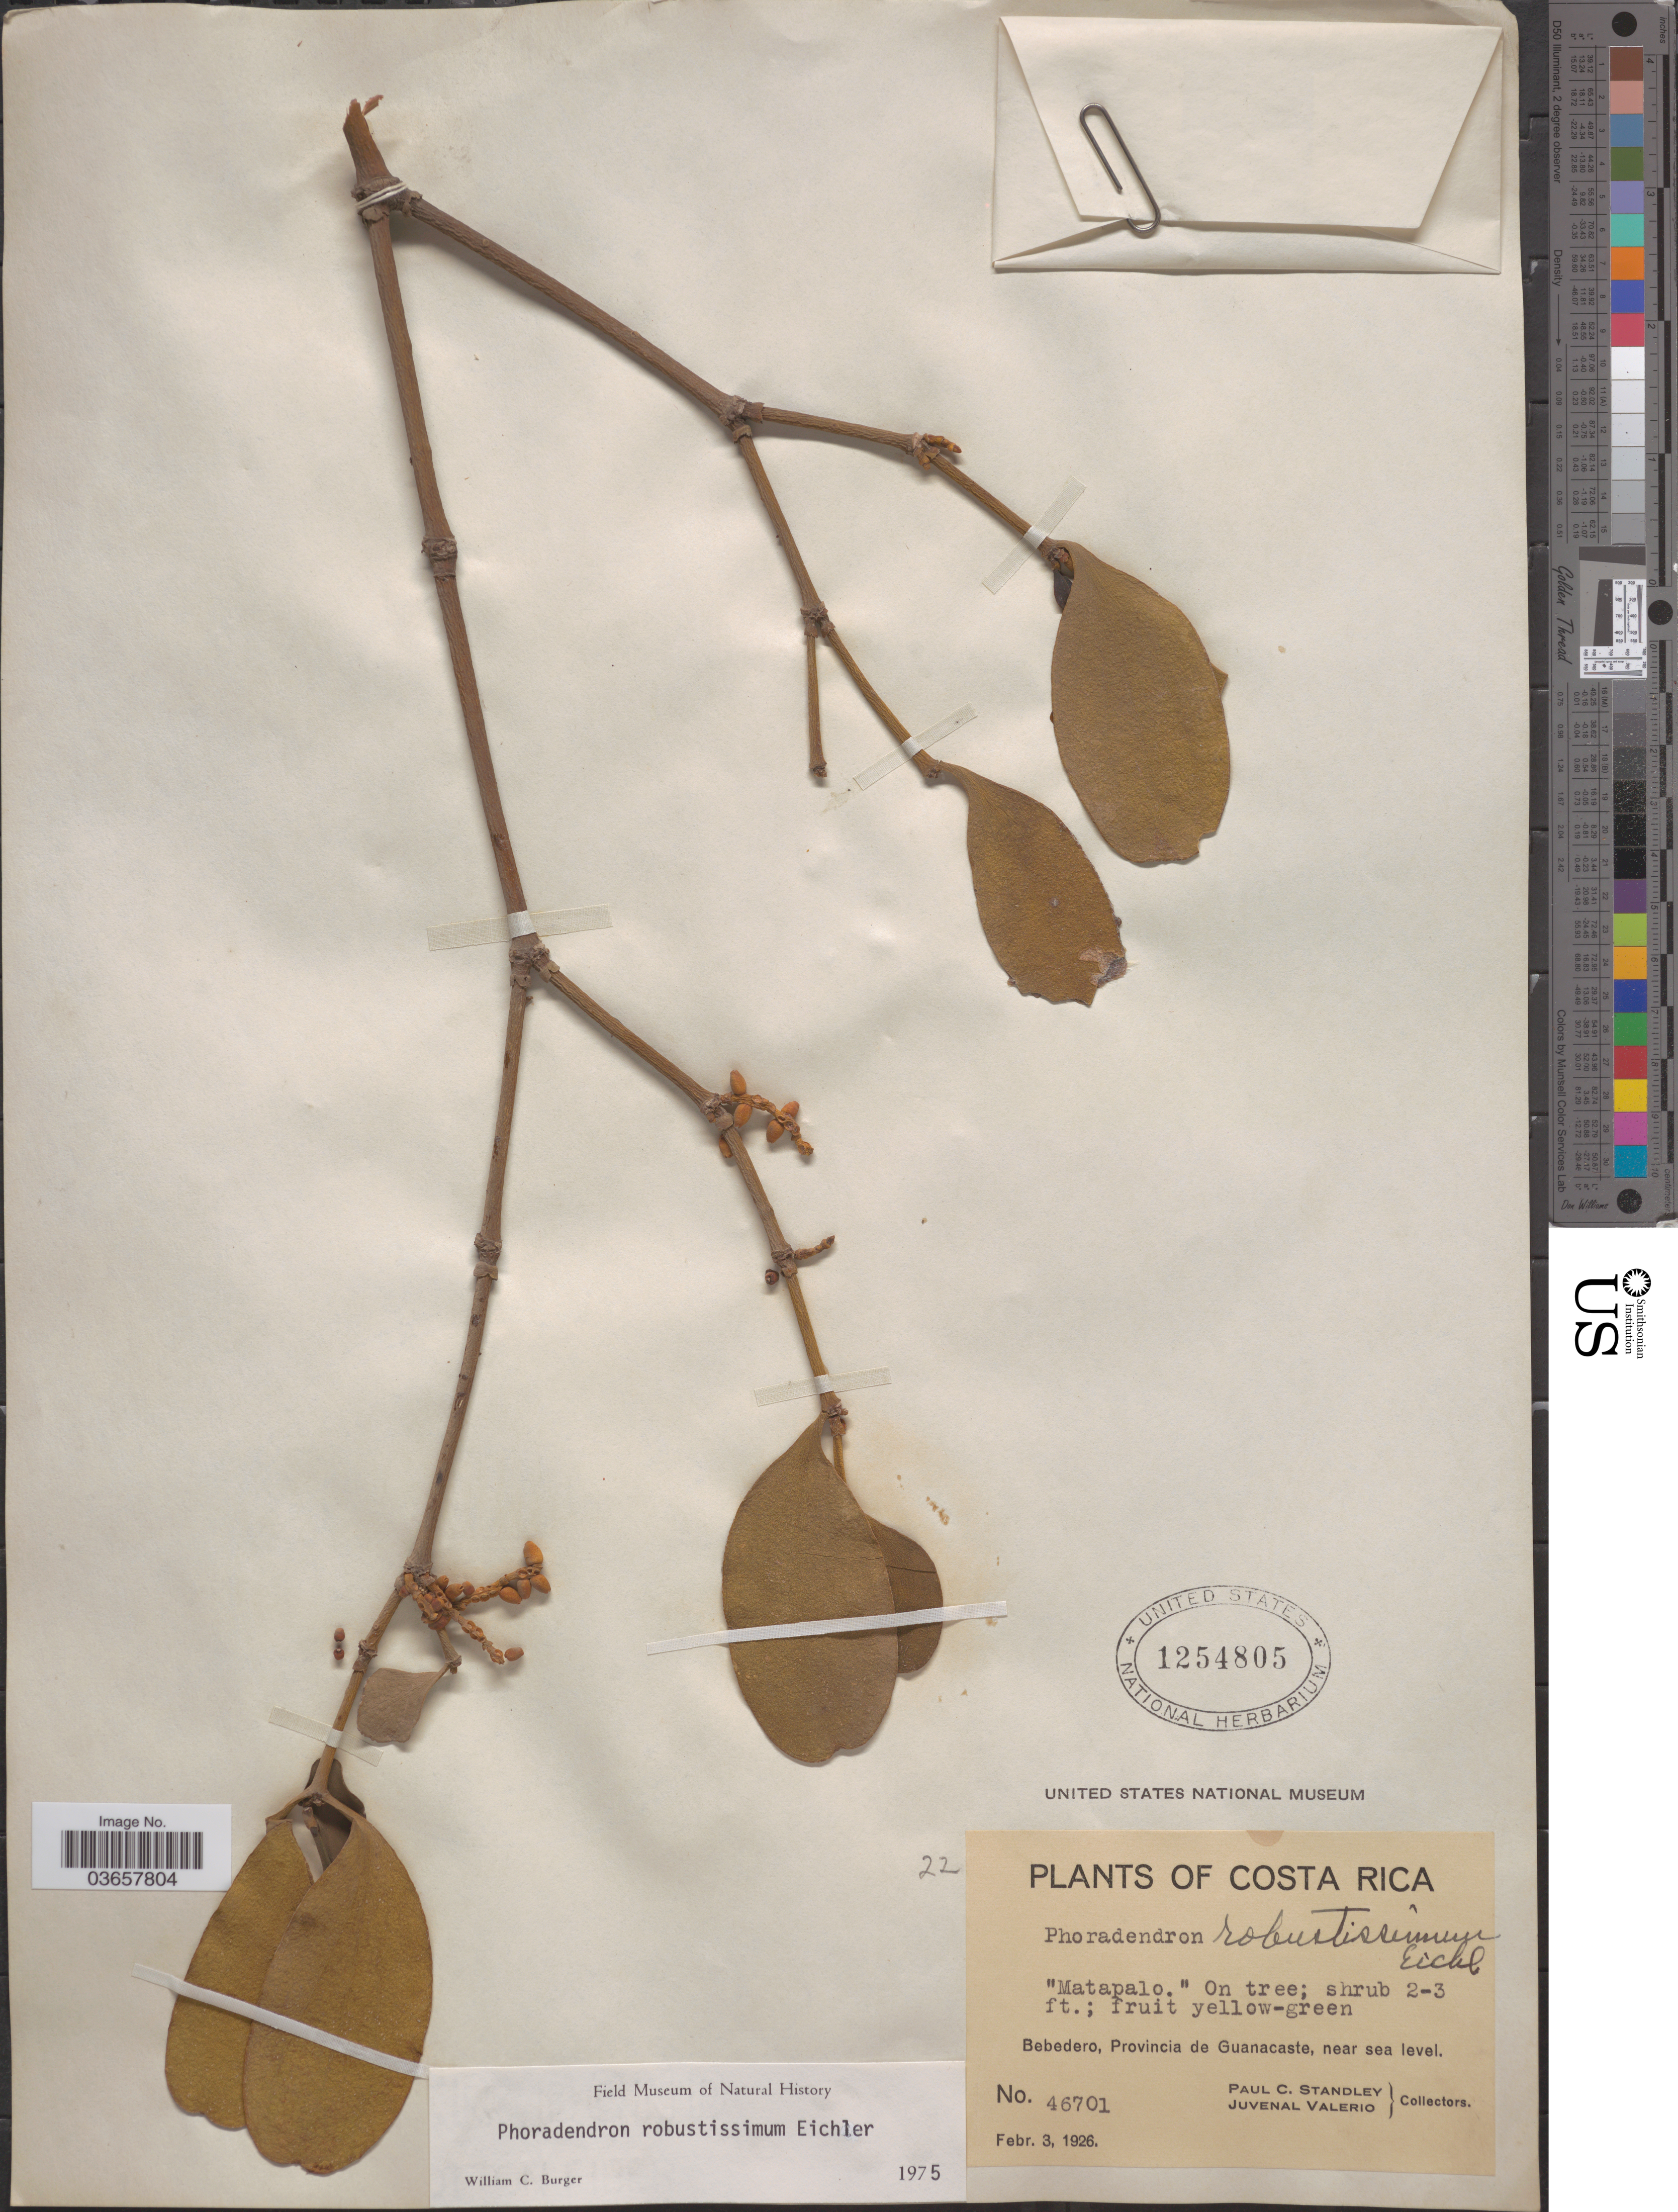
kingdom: Plantae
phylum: Tracheophyta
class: Magnoliopsida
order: Santalales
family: Viscaceae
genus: Phoradendron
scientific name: Phoradendron robustissimum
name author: Eichler in Mart.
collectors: P. C. Standley & J. Valerio R.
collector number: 46701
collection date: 1926-02-03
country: Costa Rica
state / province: Guanacaste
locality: Bebedero.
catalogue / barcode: US 1254805